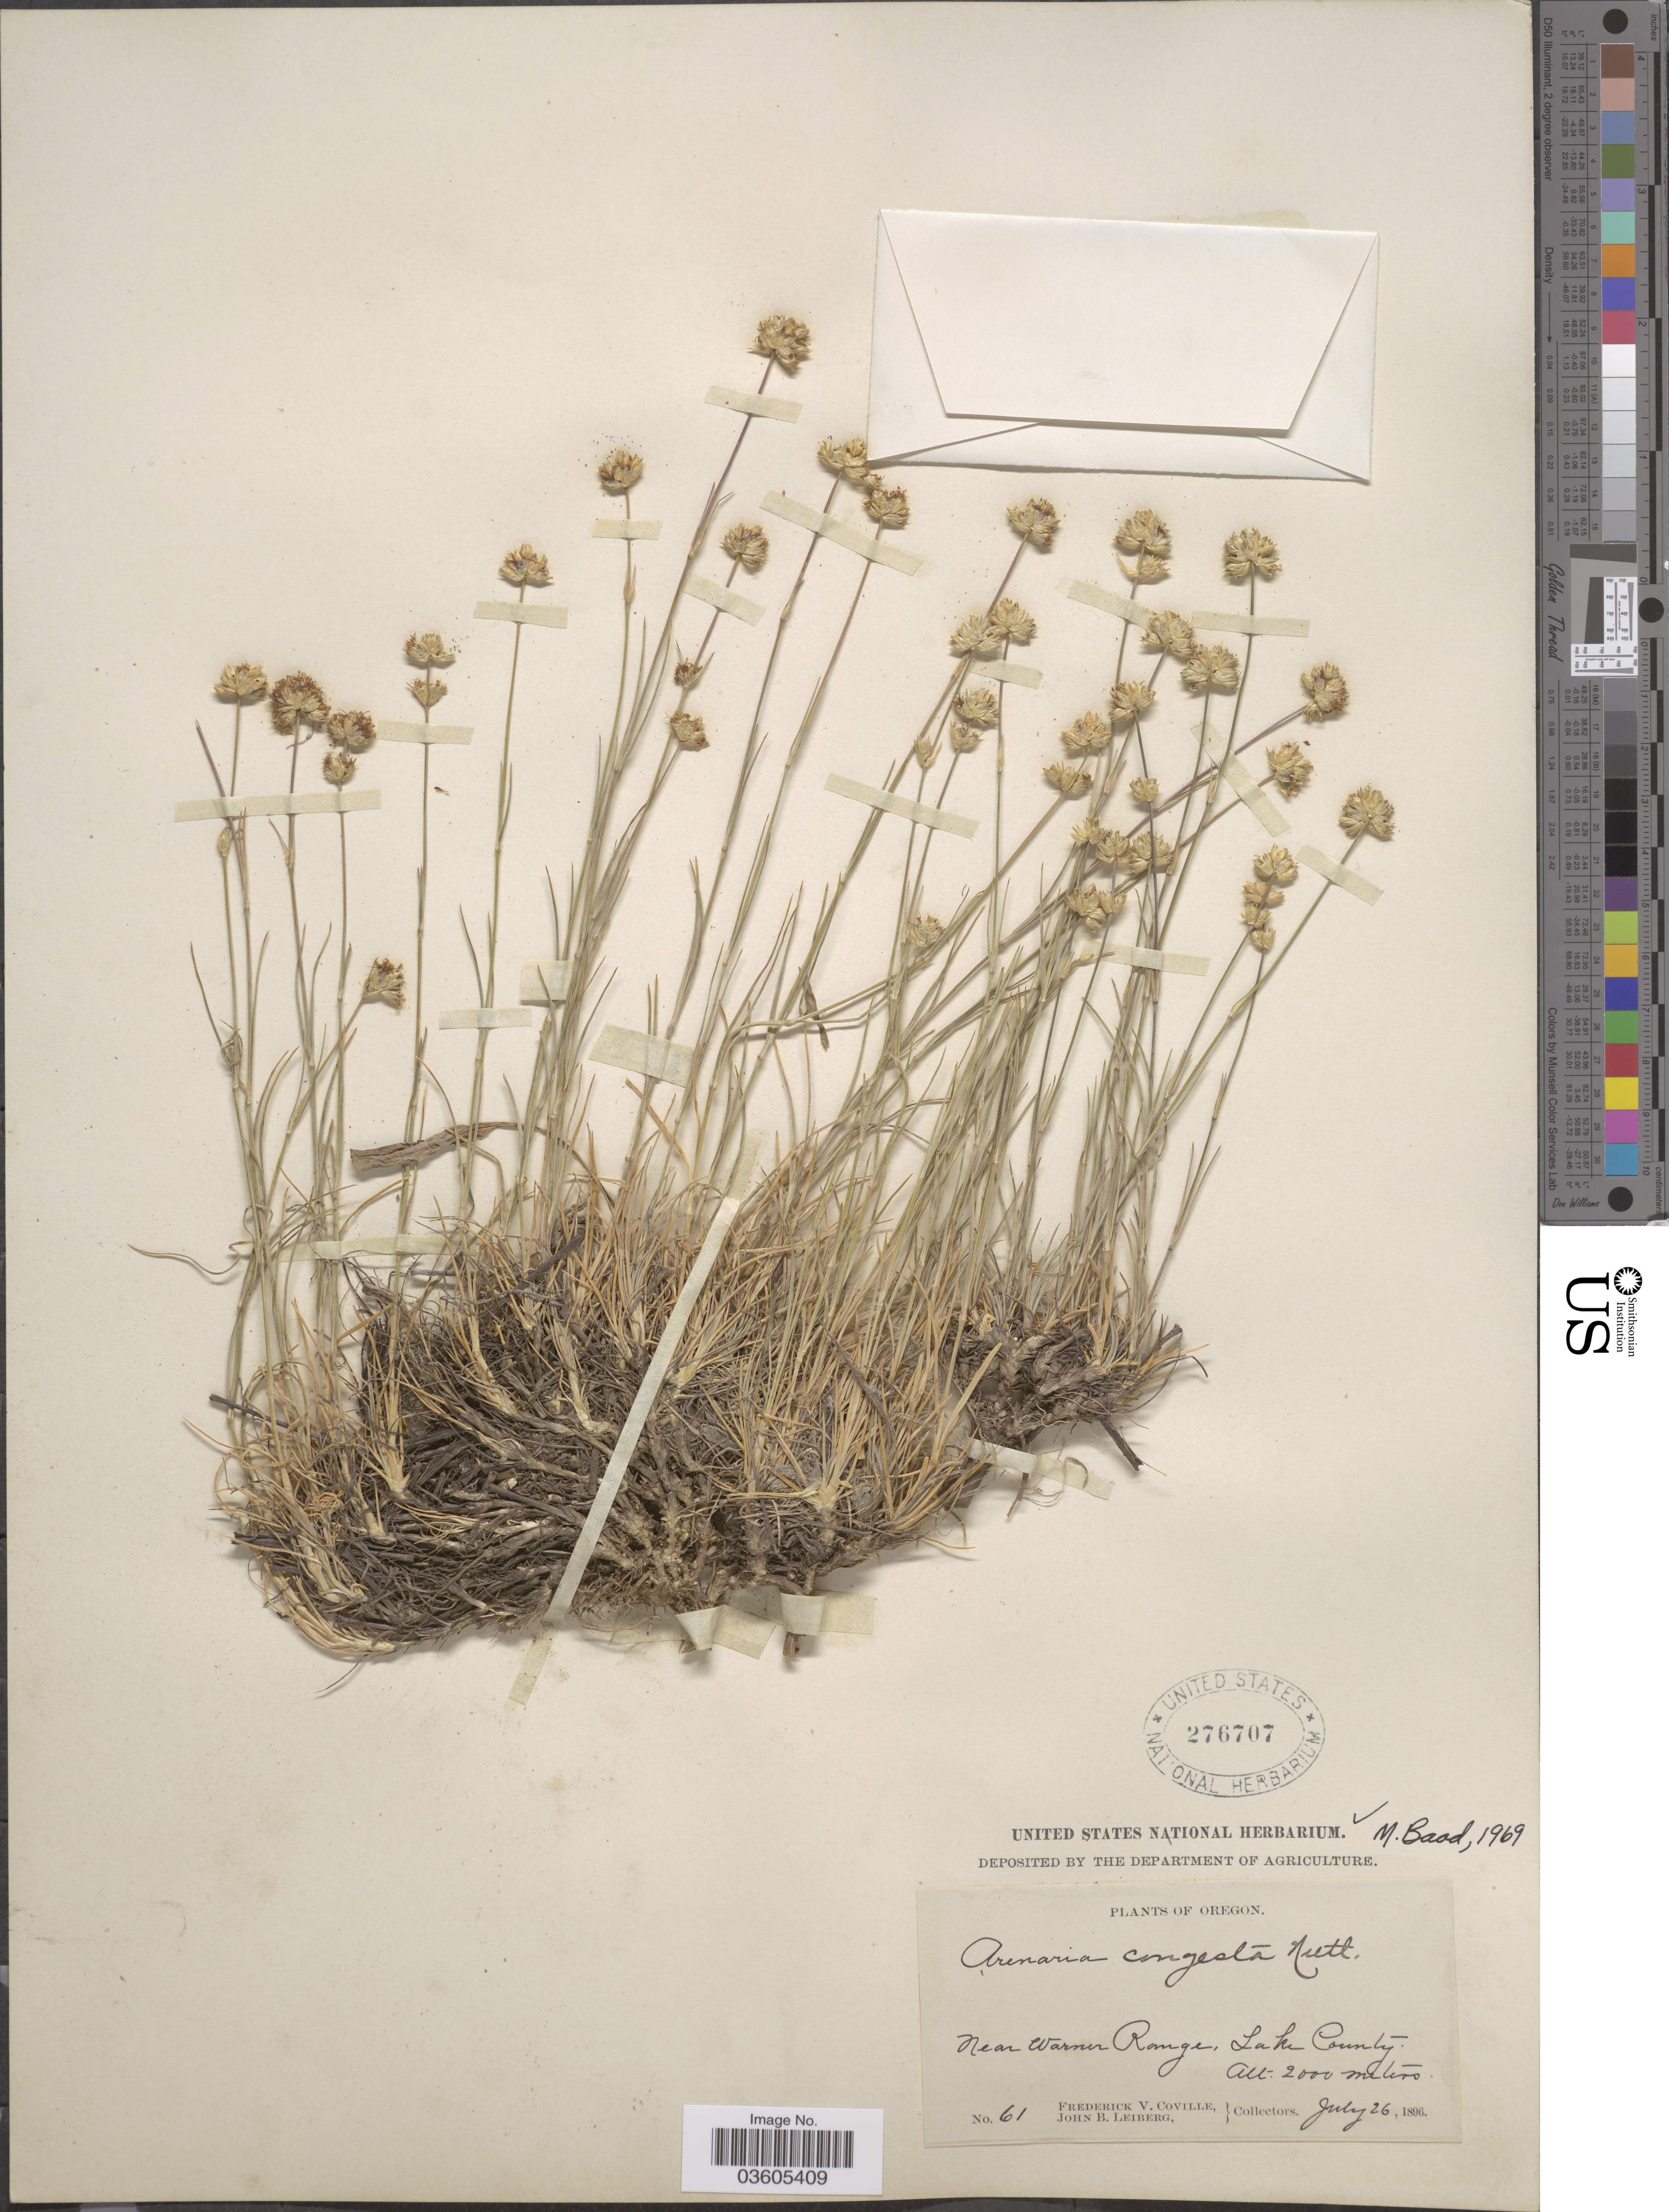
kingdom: Plantae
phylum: Tracheophyta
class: Magnoliopsida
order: Caryophyllales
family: Caryophyllaceae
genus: Eremogone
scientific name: Eremogone congesta var. congesta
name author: (Nutt.) Ikonn.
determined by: Strong, Mark T., (BOT), Smithsonian Institution - National Museum of Natural History (UNITED STATES)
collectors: F. V. Coville & J. B. Leiberg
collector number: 61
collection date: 1896-07-26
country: United States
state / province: Oregon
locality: Near Warner Range, Lake County.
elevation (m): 2000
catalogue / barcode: US 276707